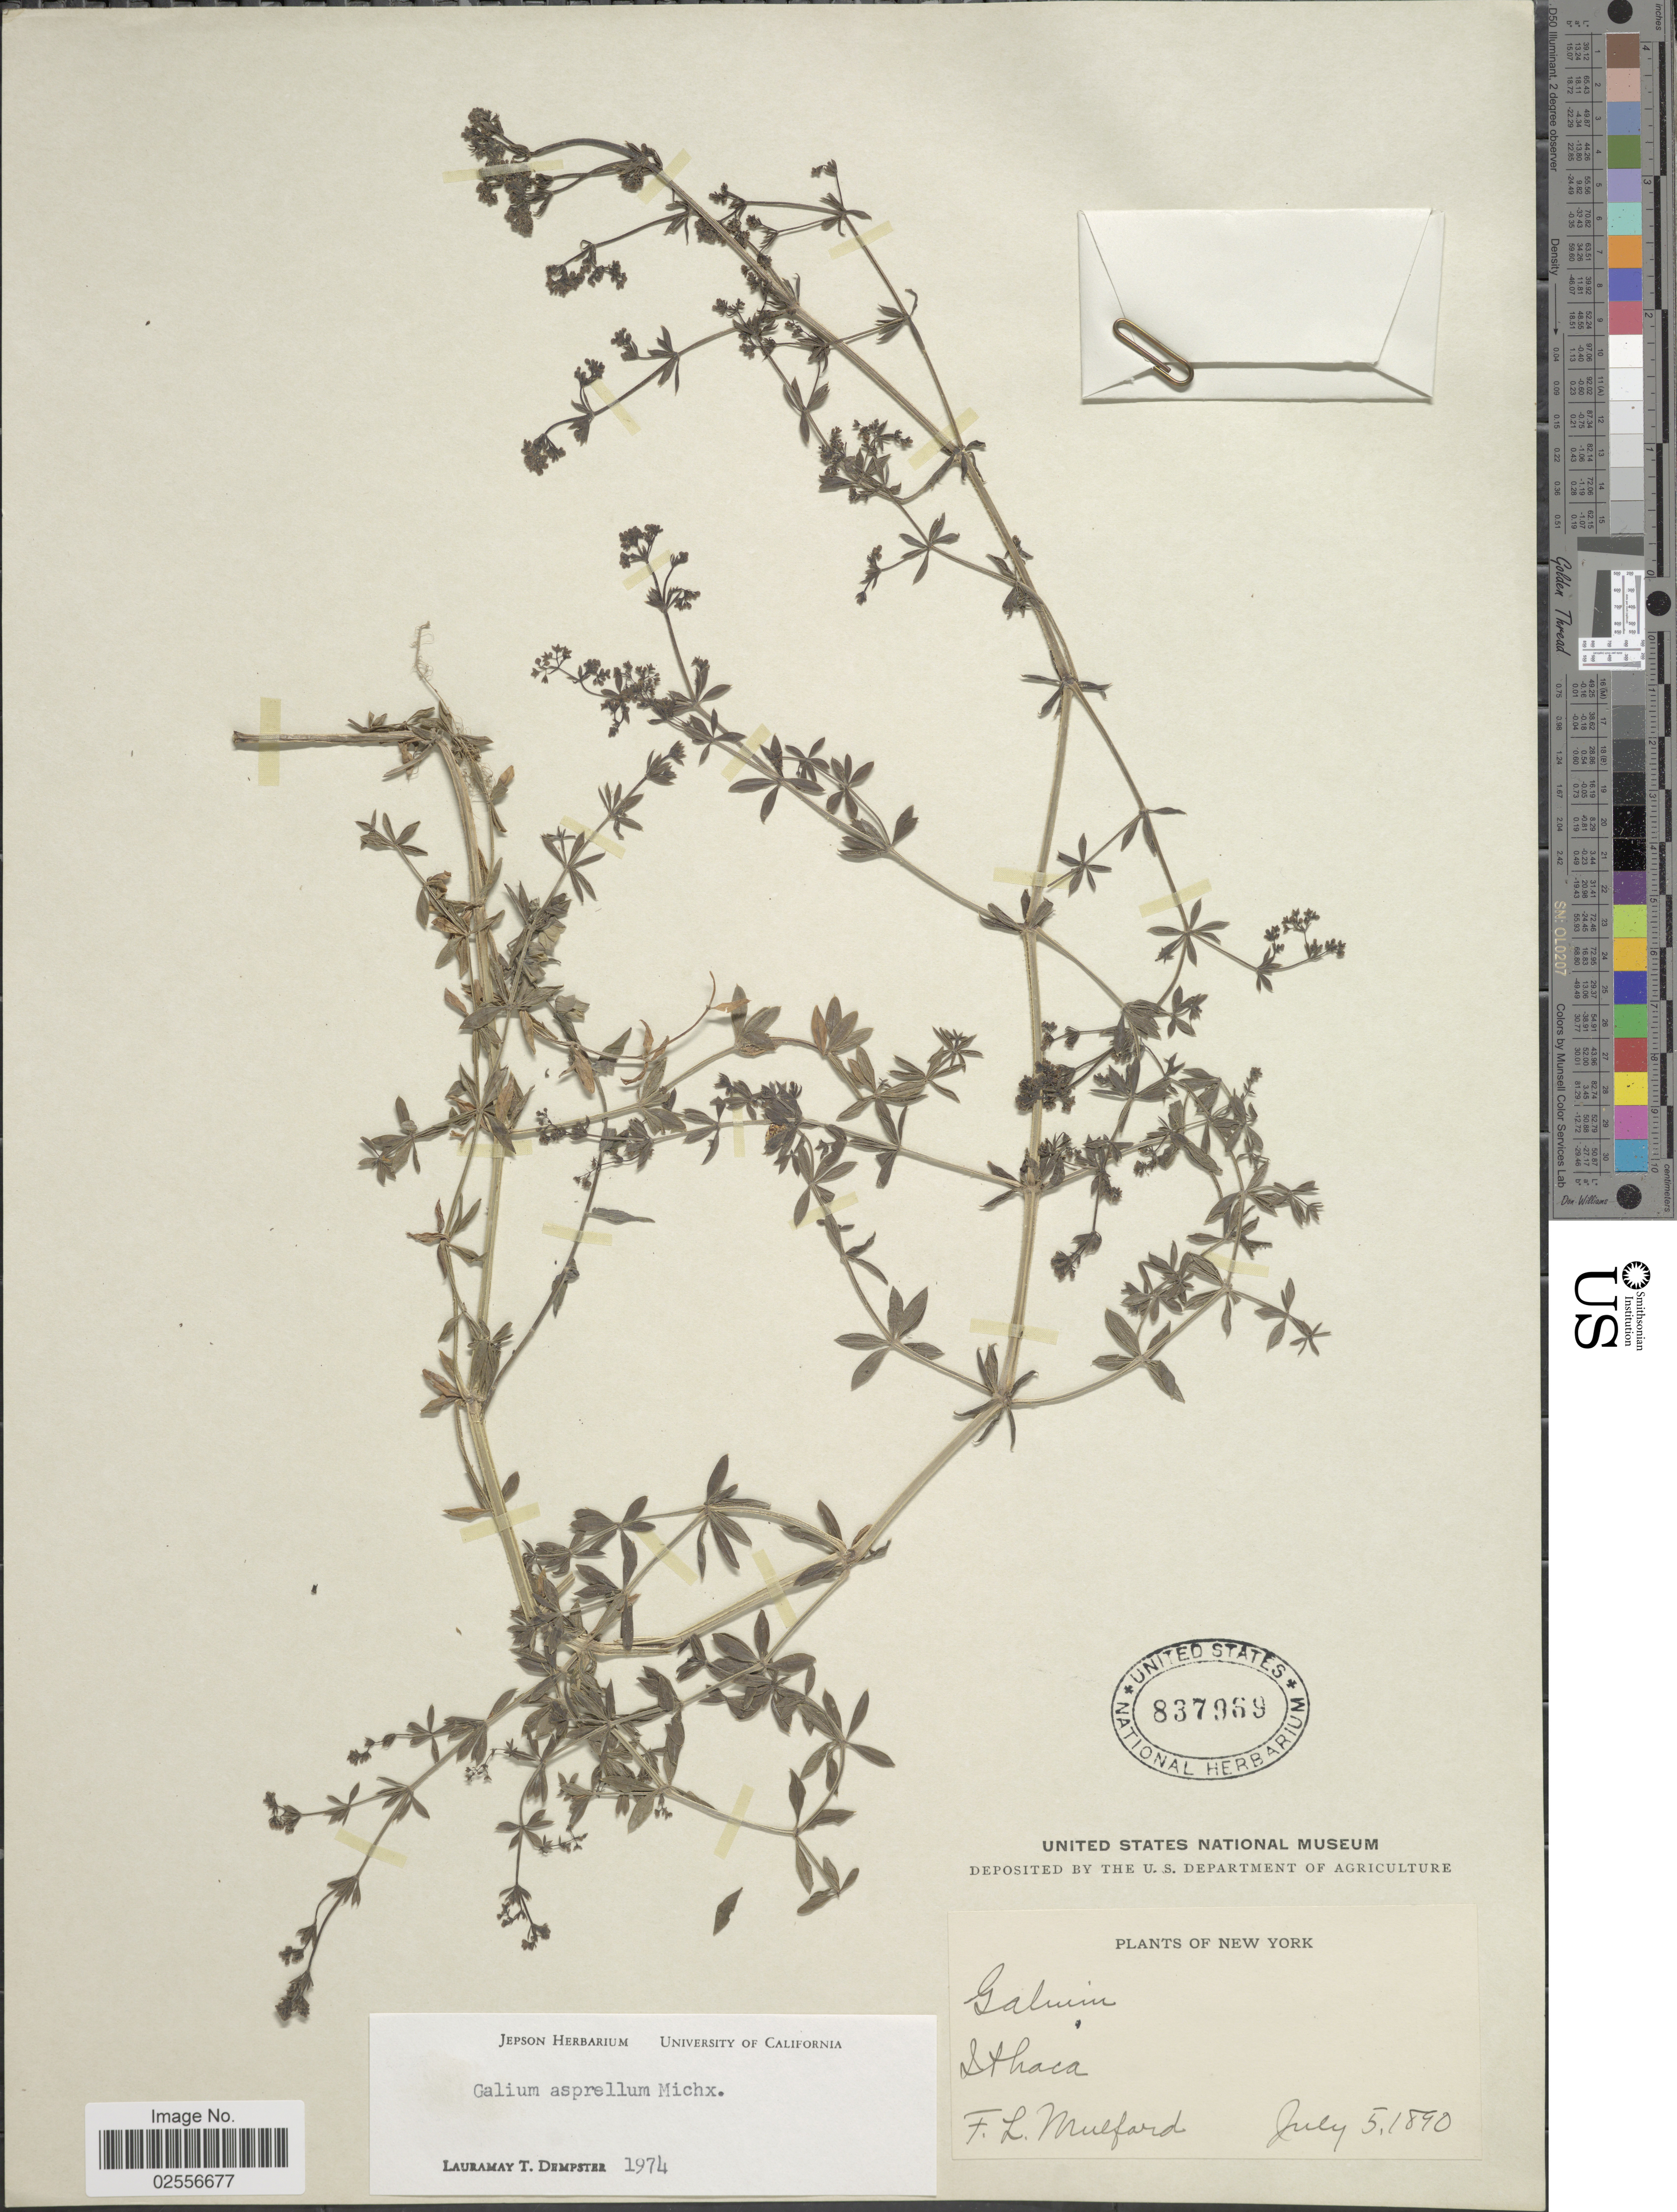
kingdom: Plantae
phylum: Tracheophyta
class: Magnoliopsida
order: Gentianales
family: Rubiaceae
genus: Galium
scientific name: Galium asprellum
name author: Michx.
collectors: F. Mulfard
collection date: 1890-07-05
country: United States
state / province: New York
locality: Ithaca.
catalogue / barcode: US 837969